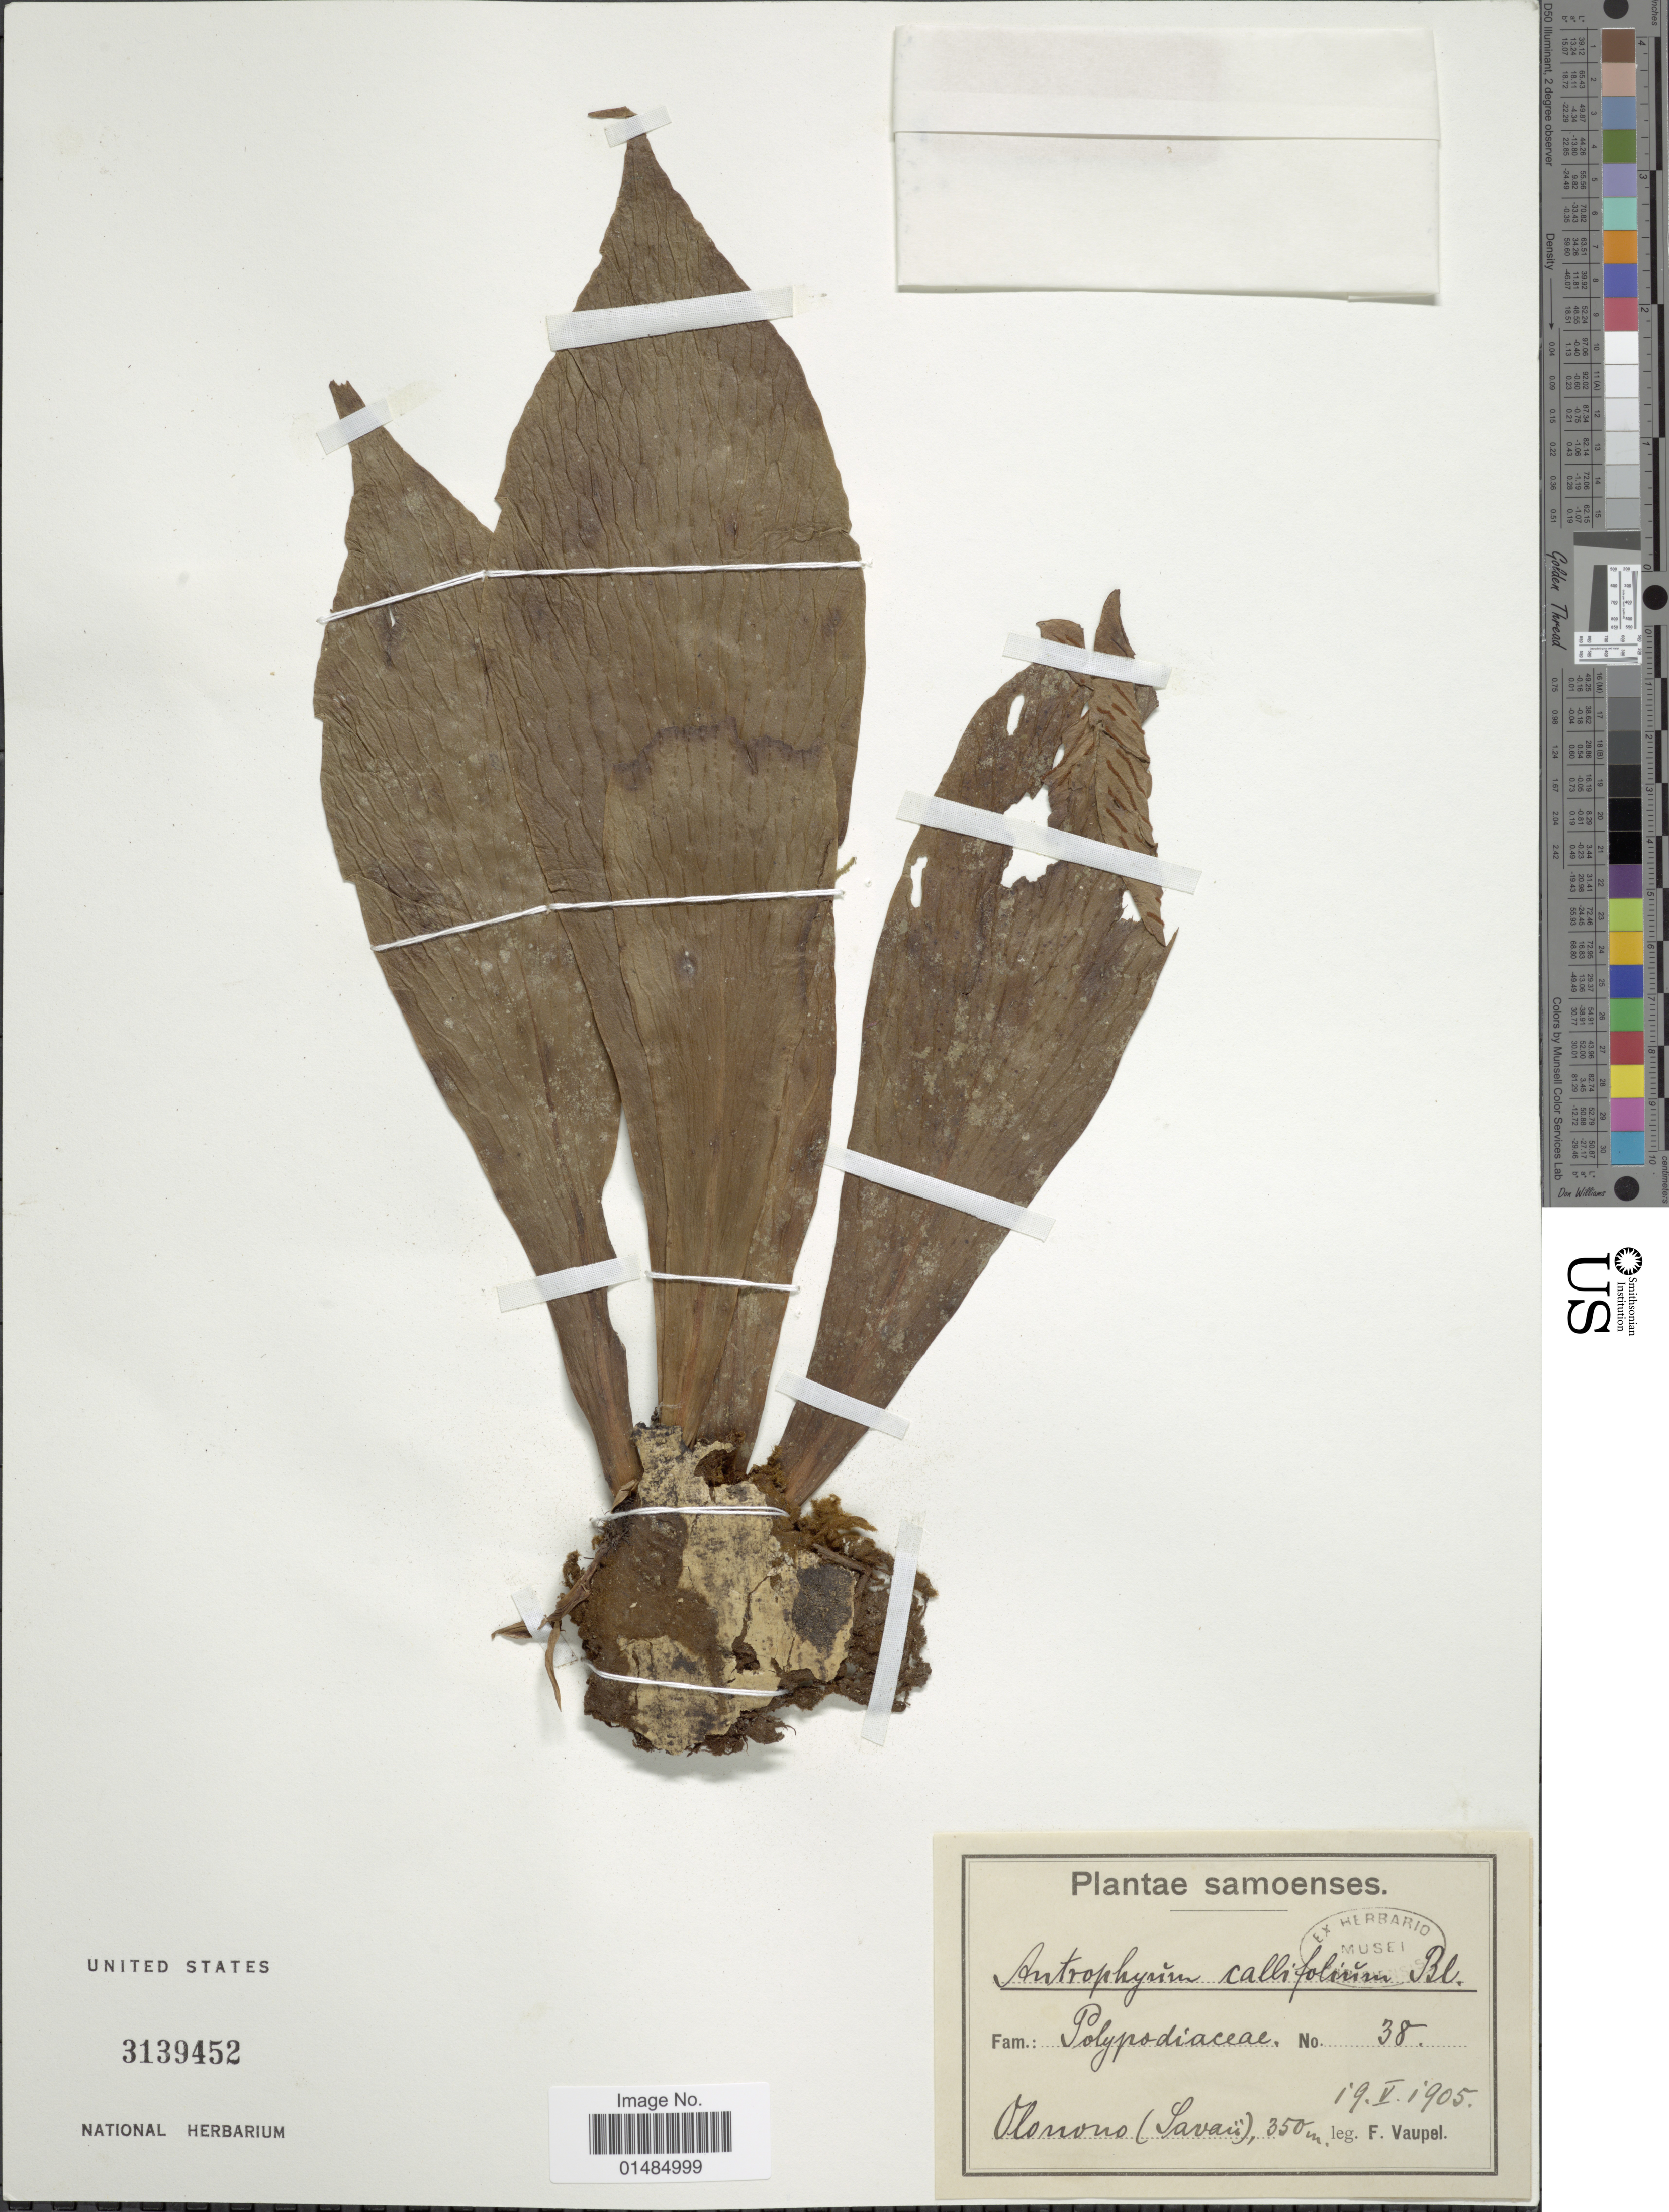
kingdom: Plantae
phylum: Tracheophyta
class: Polypodiopsida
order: Polypodiales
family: Pteridaceae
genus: Antrophyum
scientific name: Antrophyum callifolium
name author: Blume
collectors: F. Vaupel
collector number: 38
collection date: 1905-05-19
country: Samoa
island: Savai'i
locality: Samoenses, Olonono (Savaii)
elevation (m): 350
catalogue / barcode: US 3139452